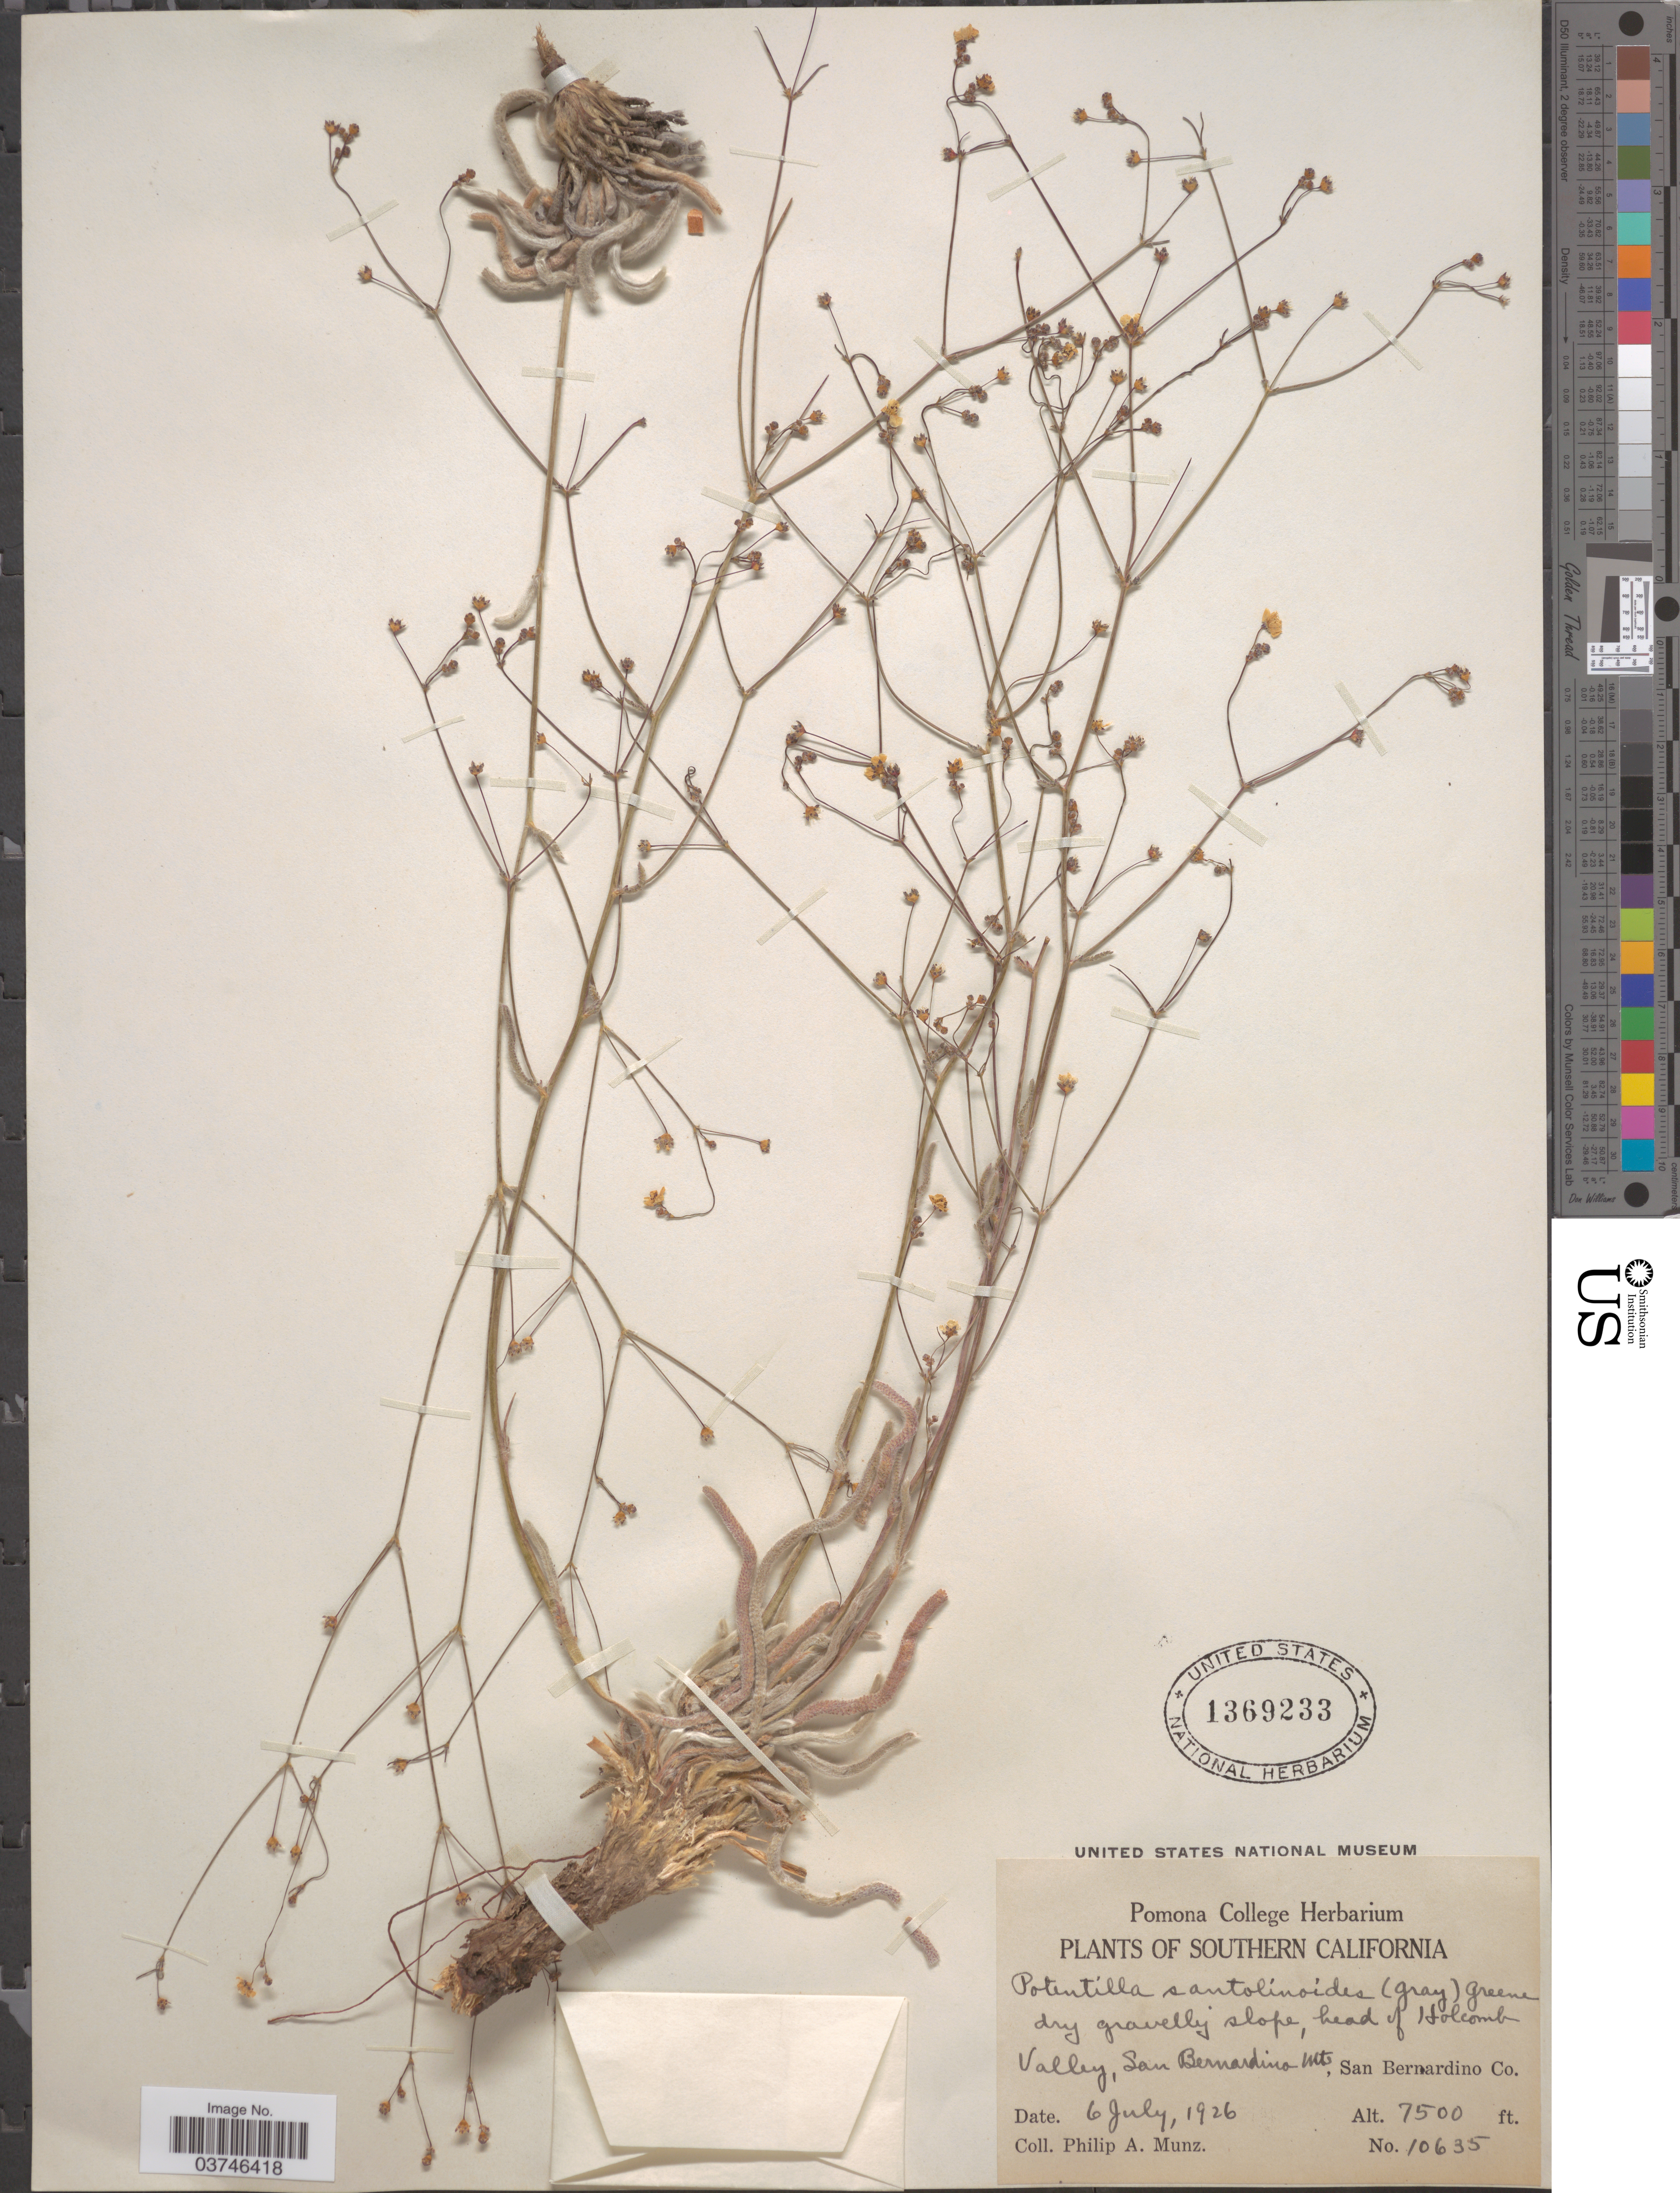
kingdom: Plantae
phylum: Tracheophyta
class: Magnoliopsida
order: Rosales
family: Rosaceae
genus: Potentilla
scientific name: Potentilla santalinoides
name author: (A. Gray) Greene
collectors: P. A. Munz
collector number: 10635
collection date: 1926-07-06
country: United States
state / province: California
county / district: San Bernardino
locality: Southern California. Head of Holcomb Valley, San Bernardino Mts, San Bernardino Co.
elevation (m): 2286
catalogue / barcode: US 1369233